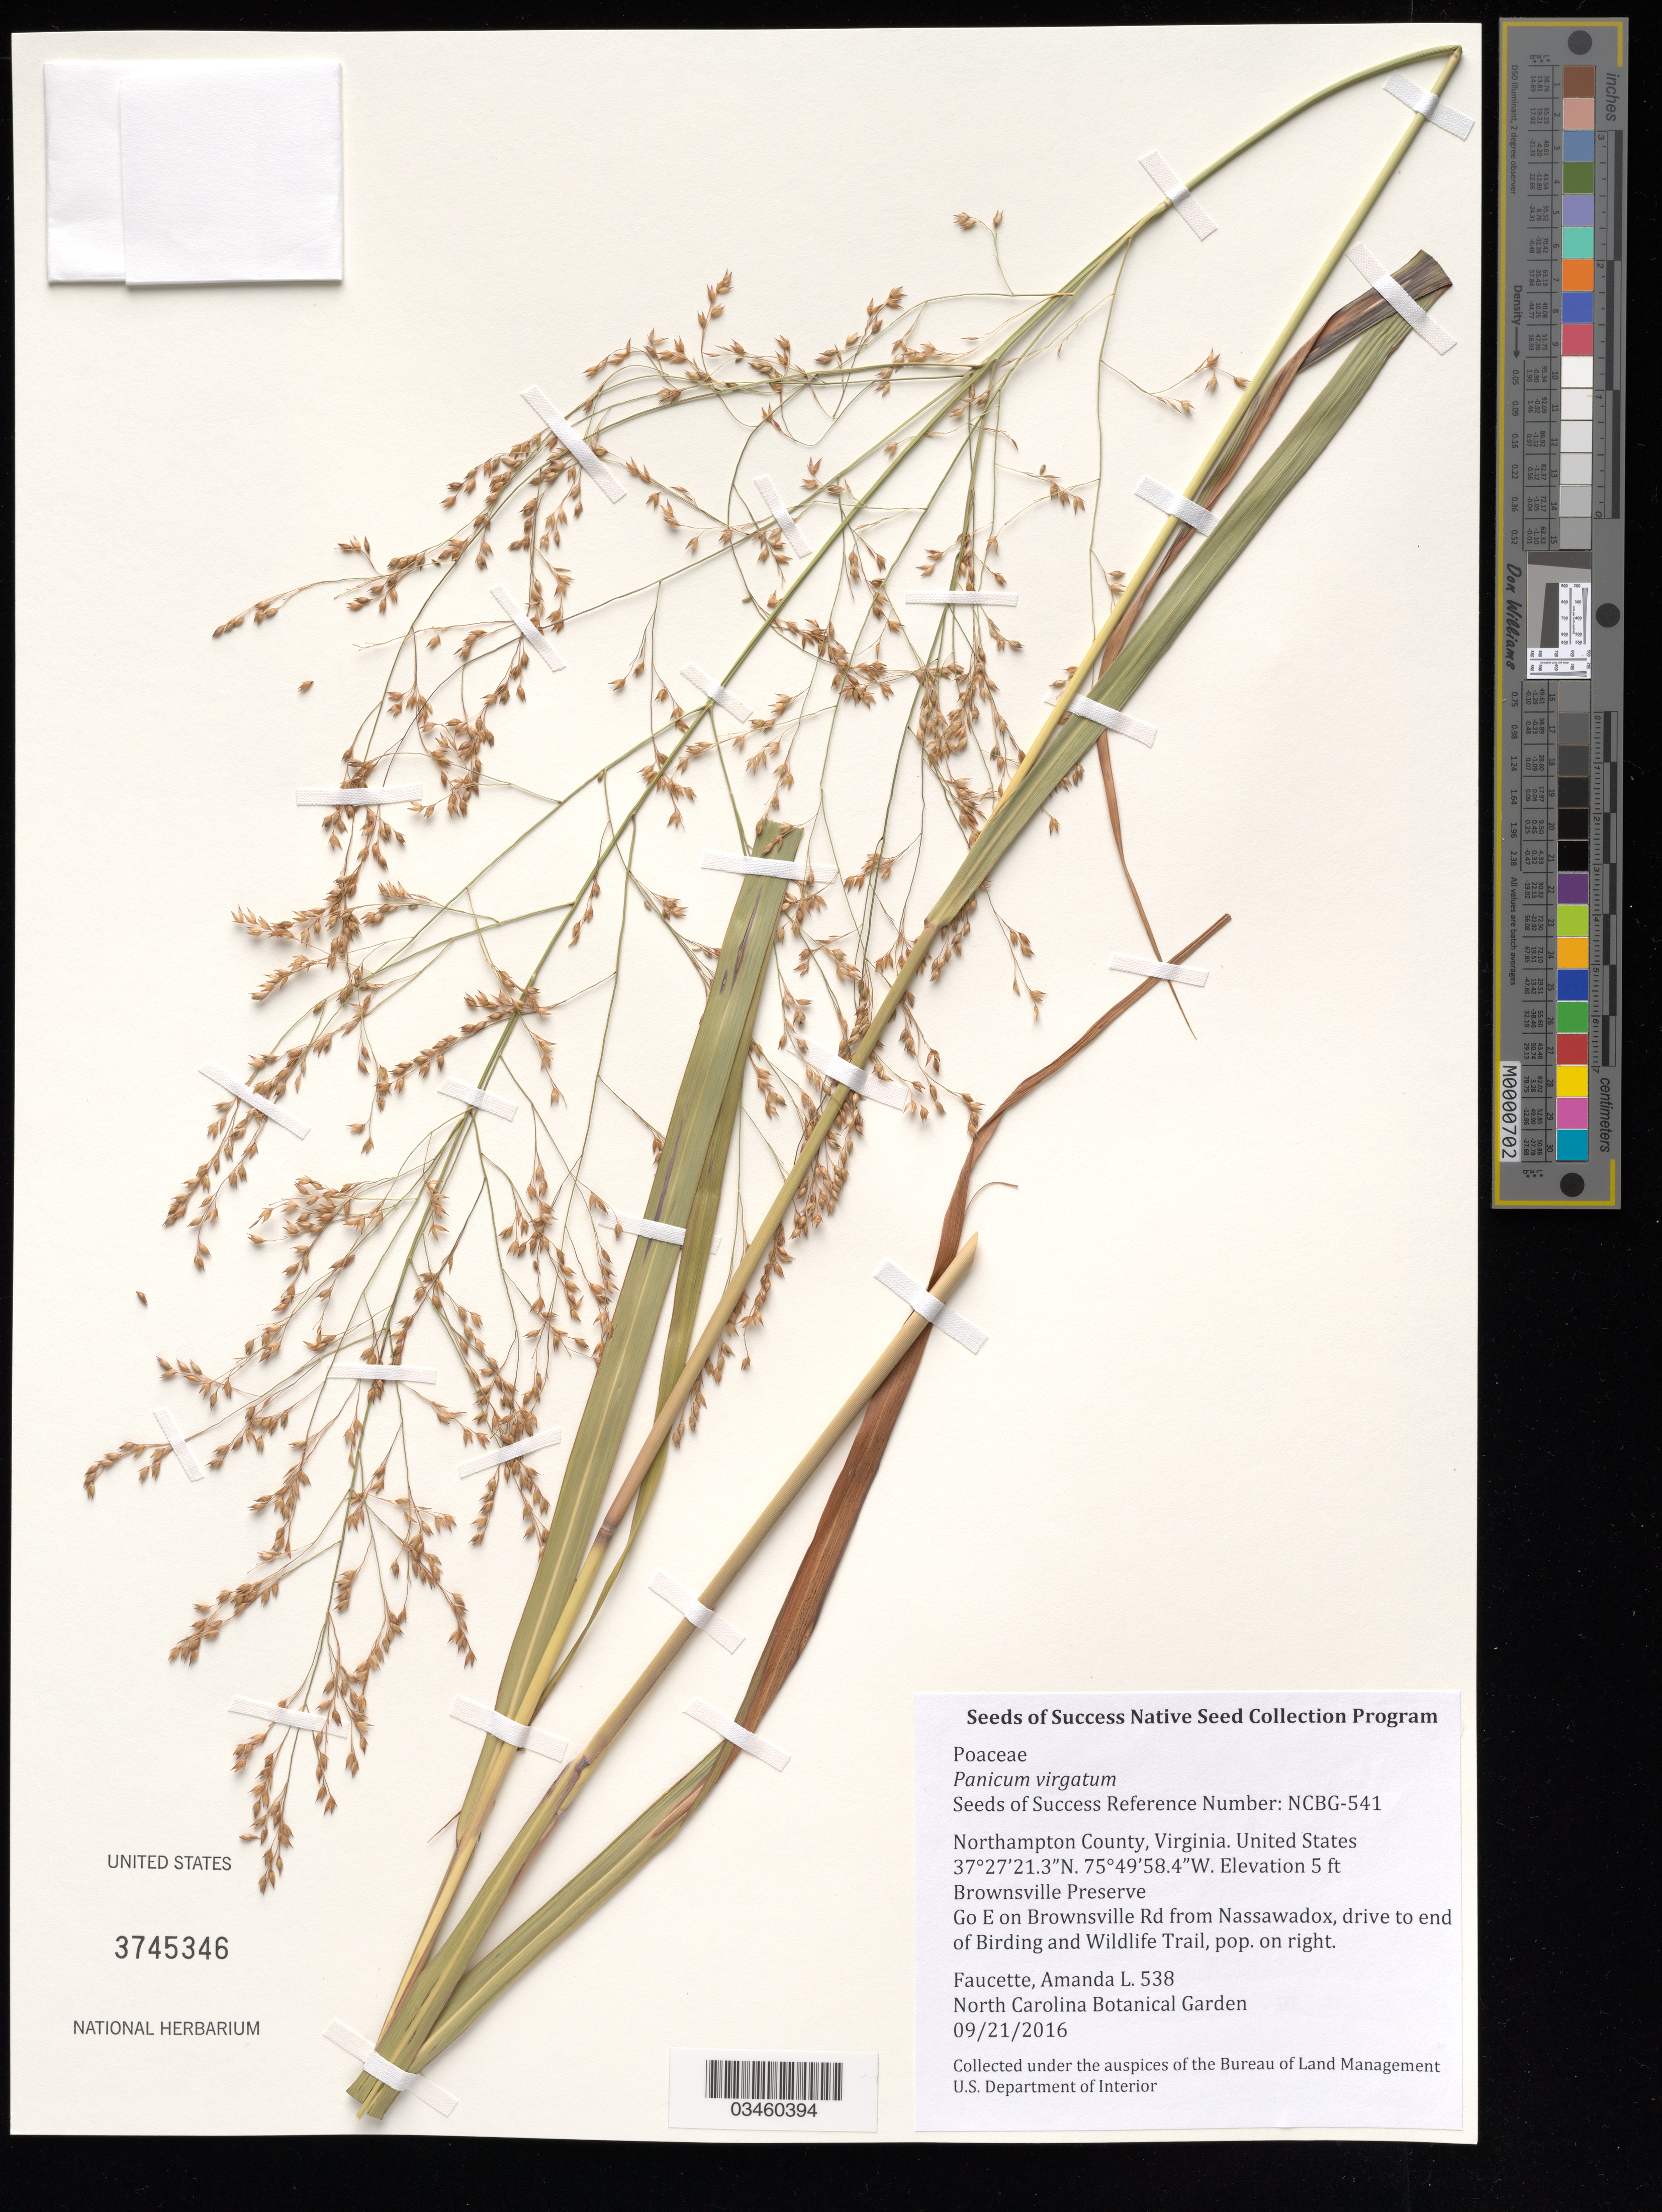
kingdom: Plantae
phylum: Tracheophyta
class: Liliopsida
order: Poales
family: Poaceae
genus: Panicum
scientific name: Panicum virgatum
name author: L.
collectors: A. Faucette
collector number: NCBG-541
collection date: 2016-09-21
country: United States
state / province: Virginia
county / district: Northampton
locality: Brownsville Preserve, Birding and Wildlife Trail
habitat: Brackish meadow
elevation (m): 2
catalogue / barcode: US 3745346